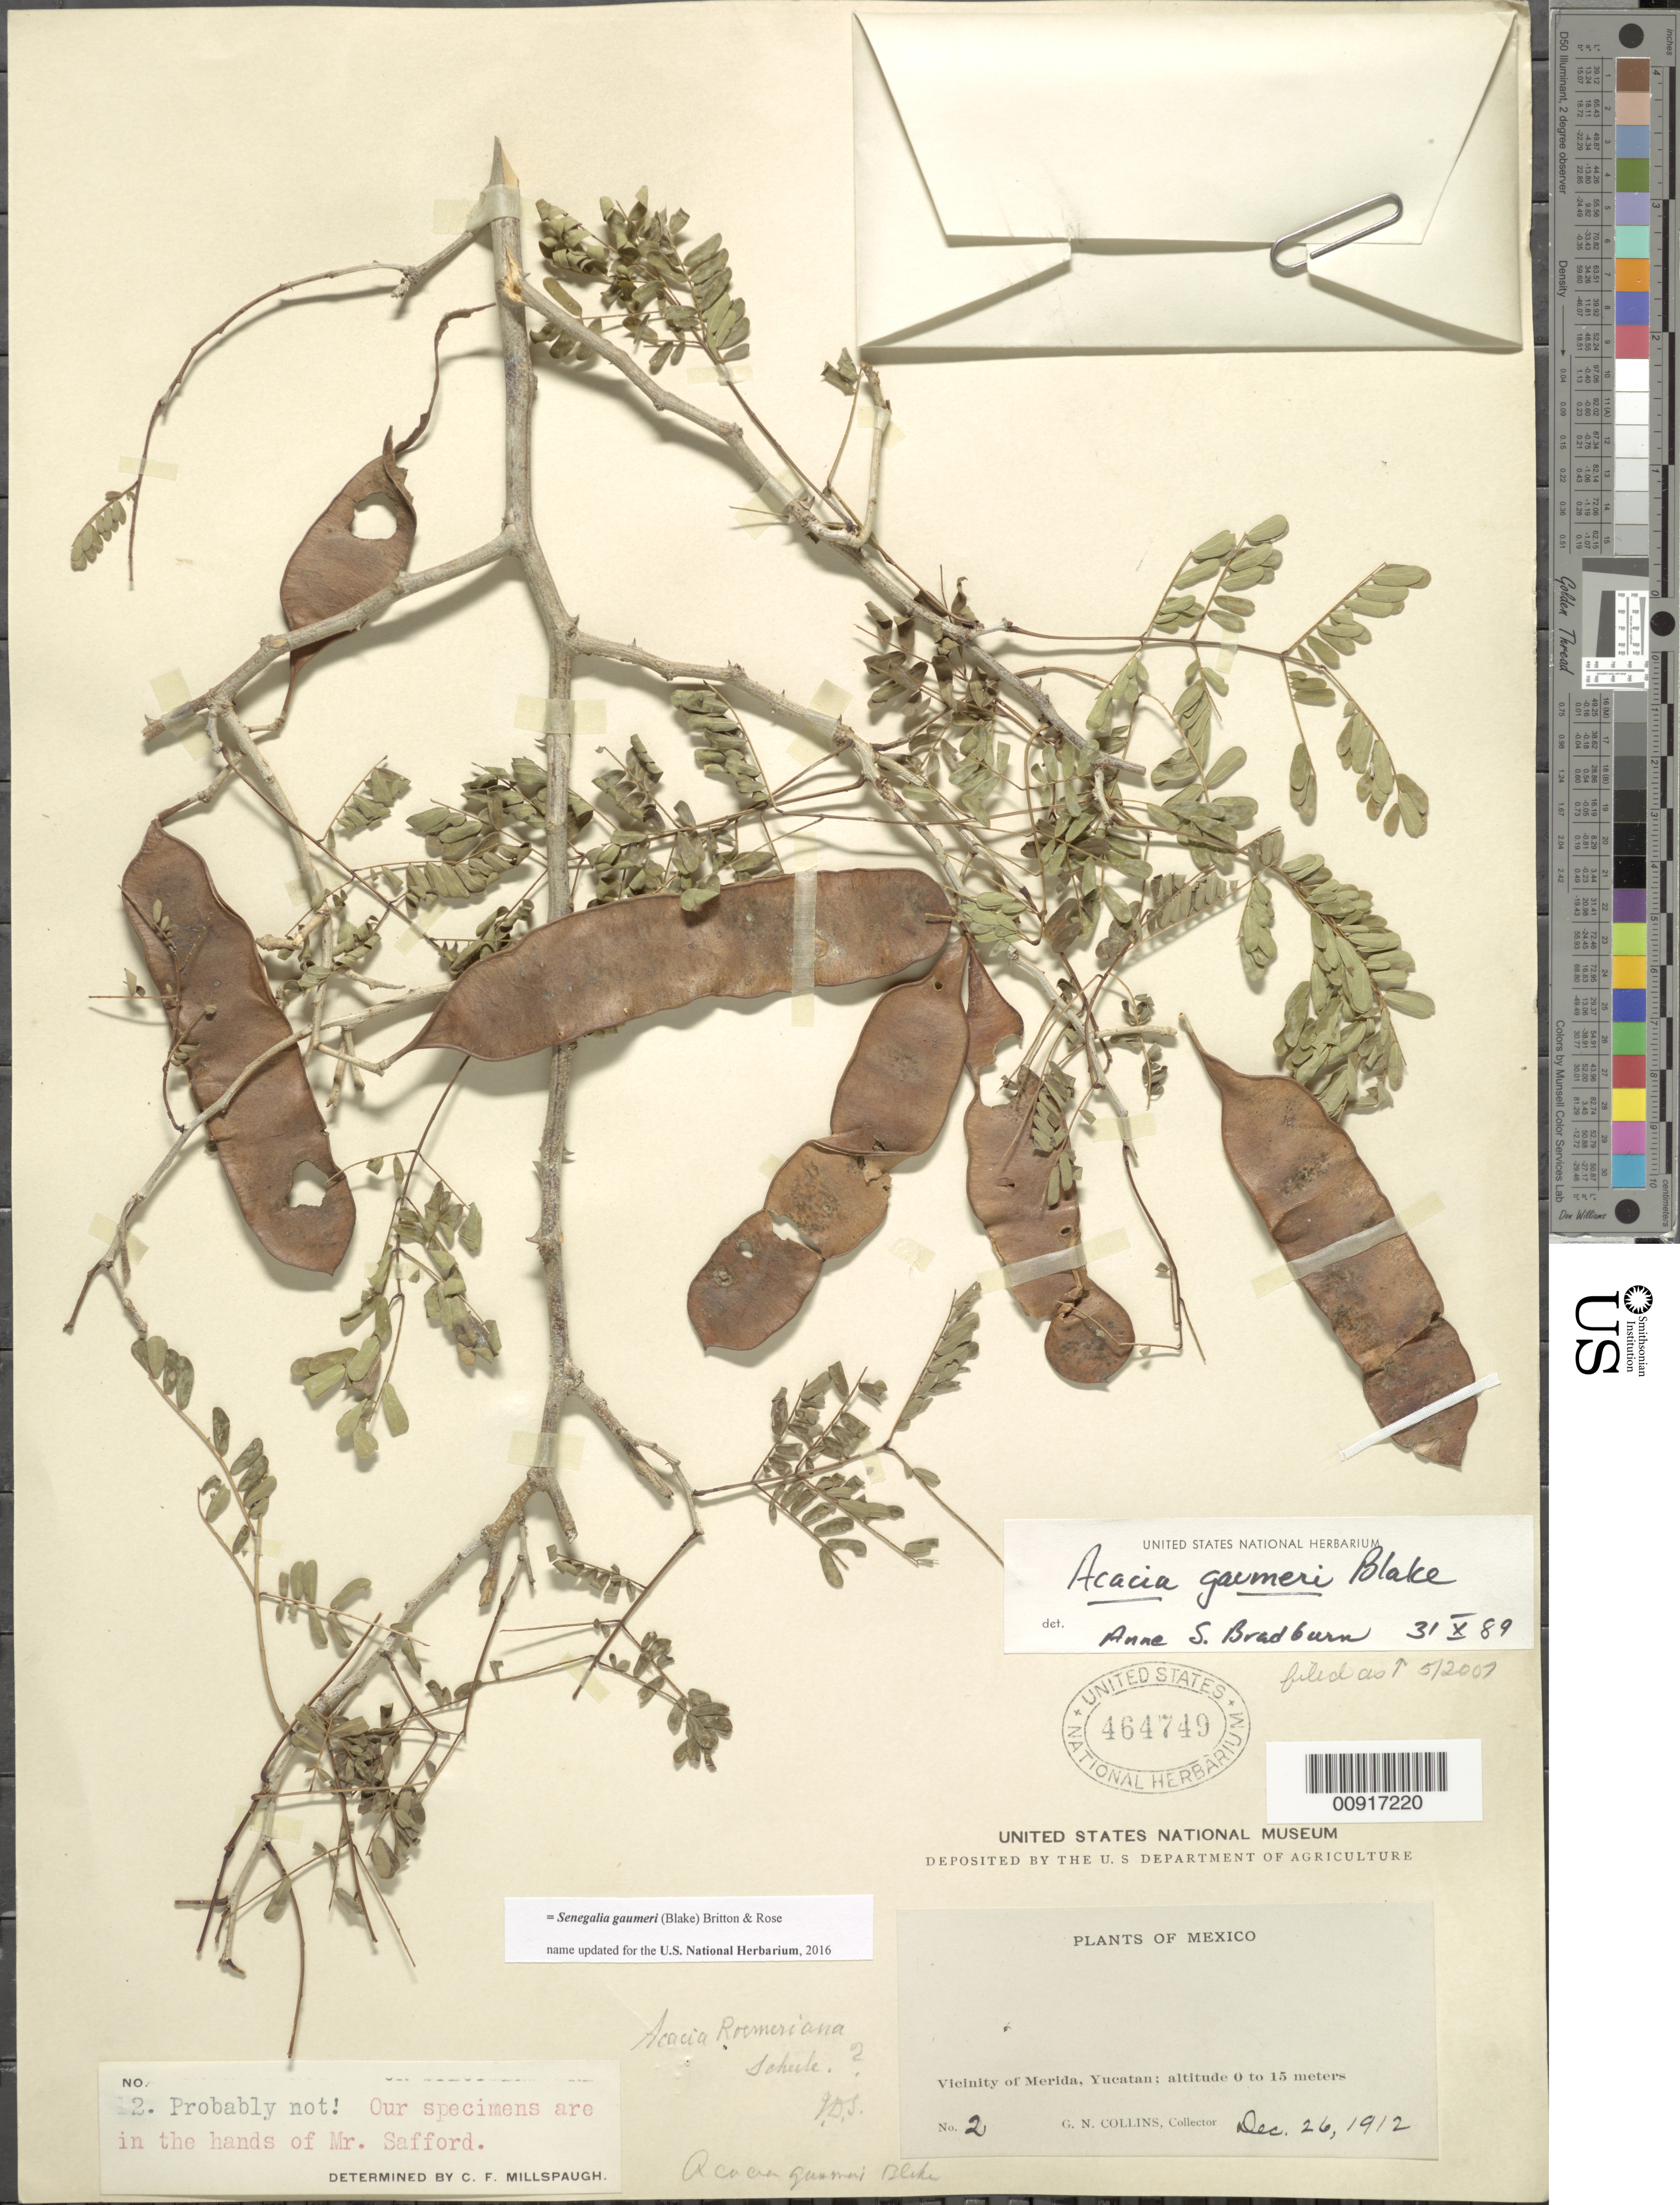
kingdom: Plantae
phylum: Tracheophyta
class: Magnoliopsida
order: Fabales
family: Fabaceae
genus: Senegalia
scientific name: Senegalia gaumeri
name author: (S.F. Blake) Britton & Rose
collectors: G. N. Collins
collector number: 2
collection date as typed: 26 Dec 1912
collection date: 1912-12-26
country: Mexico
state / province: Yucatán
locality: Vicinity of Mérida, Yucatán.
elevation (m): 15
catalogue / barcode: US 464749